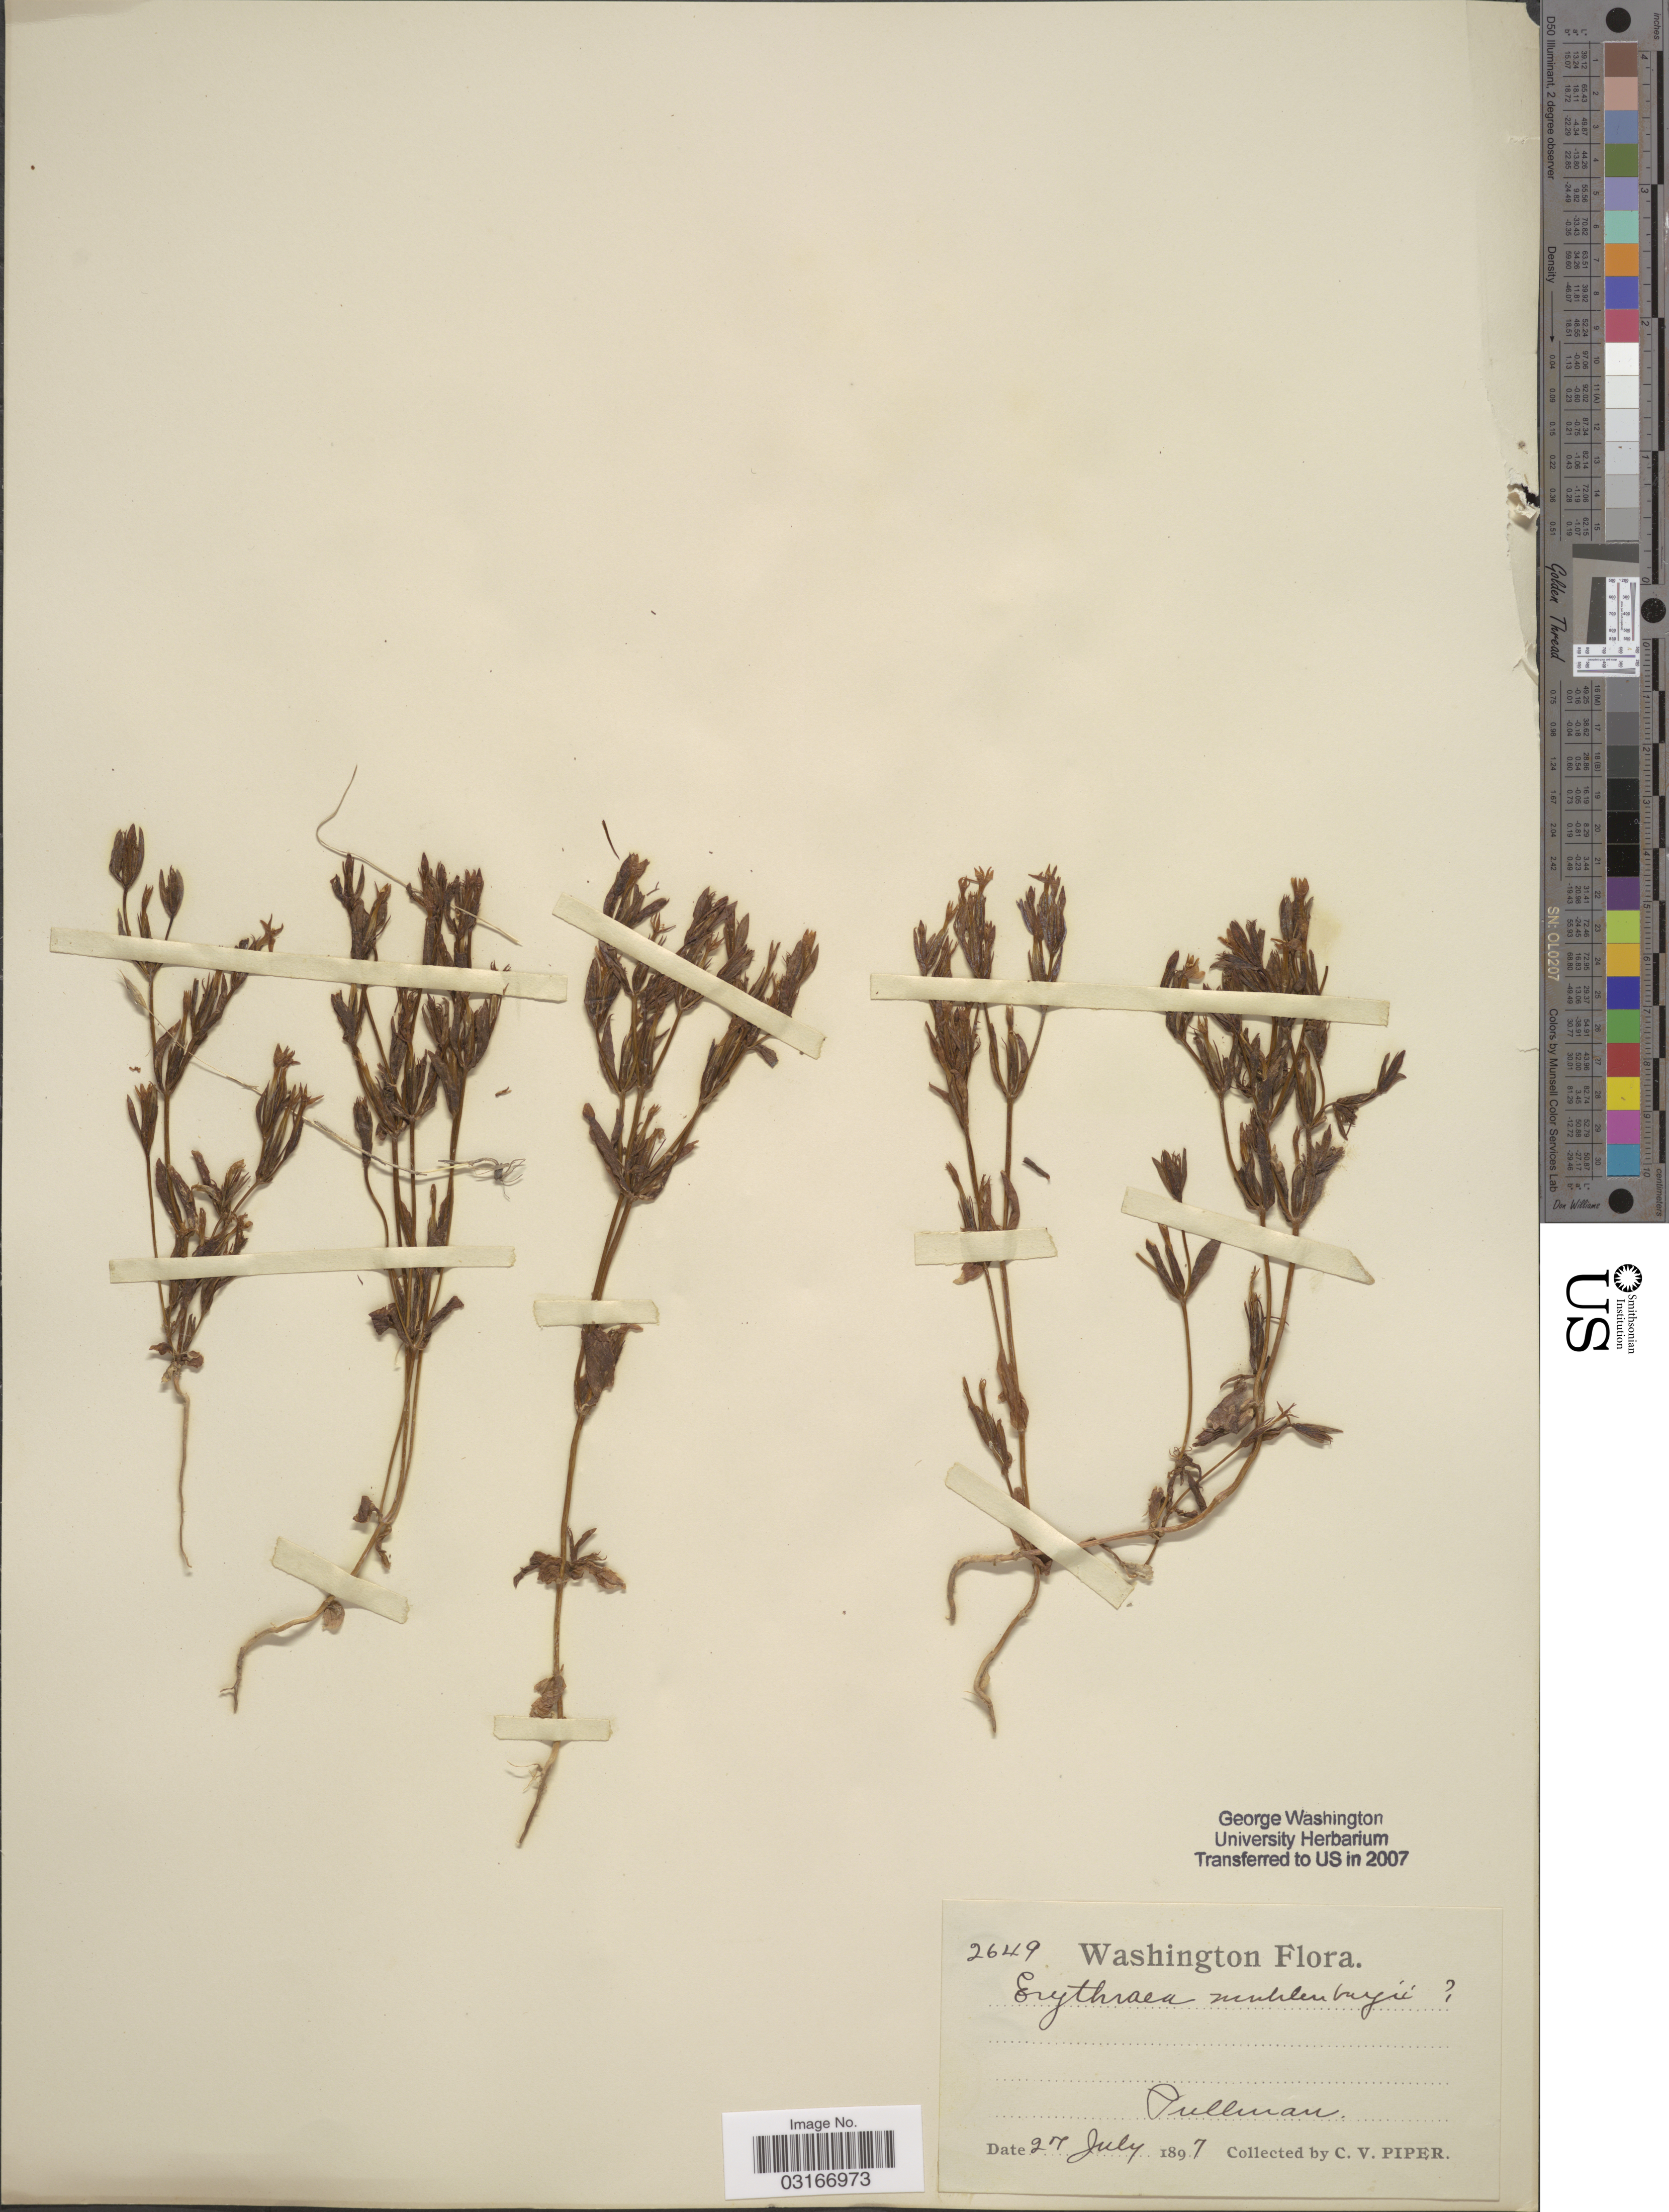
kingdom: Plantae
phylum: Tracheophyta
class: Magnoliopsida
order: Gentianales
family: Gentianaceae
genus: Centaurium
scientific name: Centaurium muehlenbergii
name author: (Griseb.) W. Wight ex Piper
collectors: C. V. Piper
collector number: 2649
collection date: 1897-07-27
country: United States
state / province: Washington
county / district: Whitman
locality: Pullman.